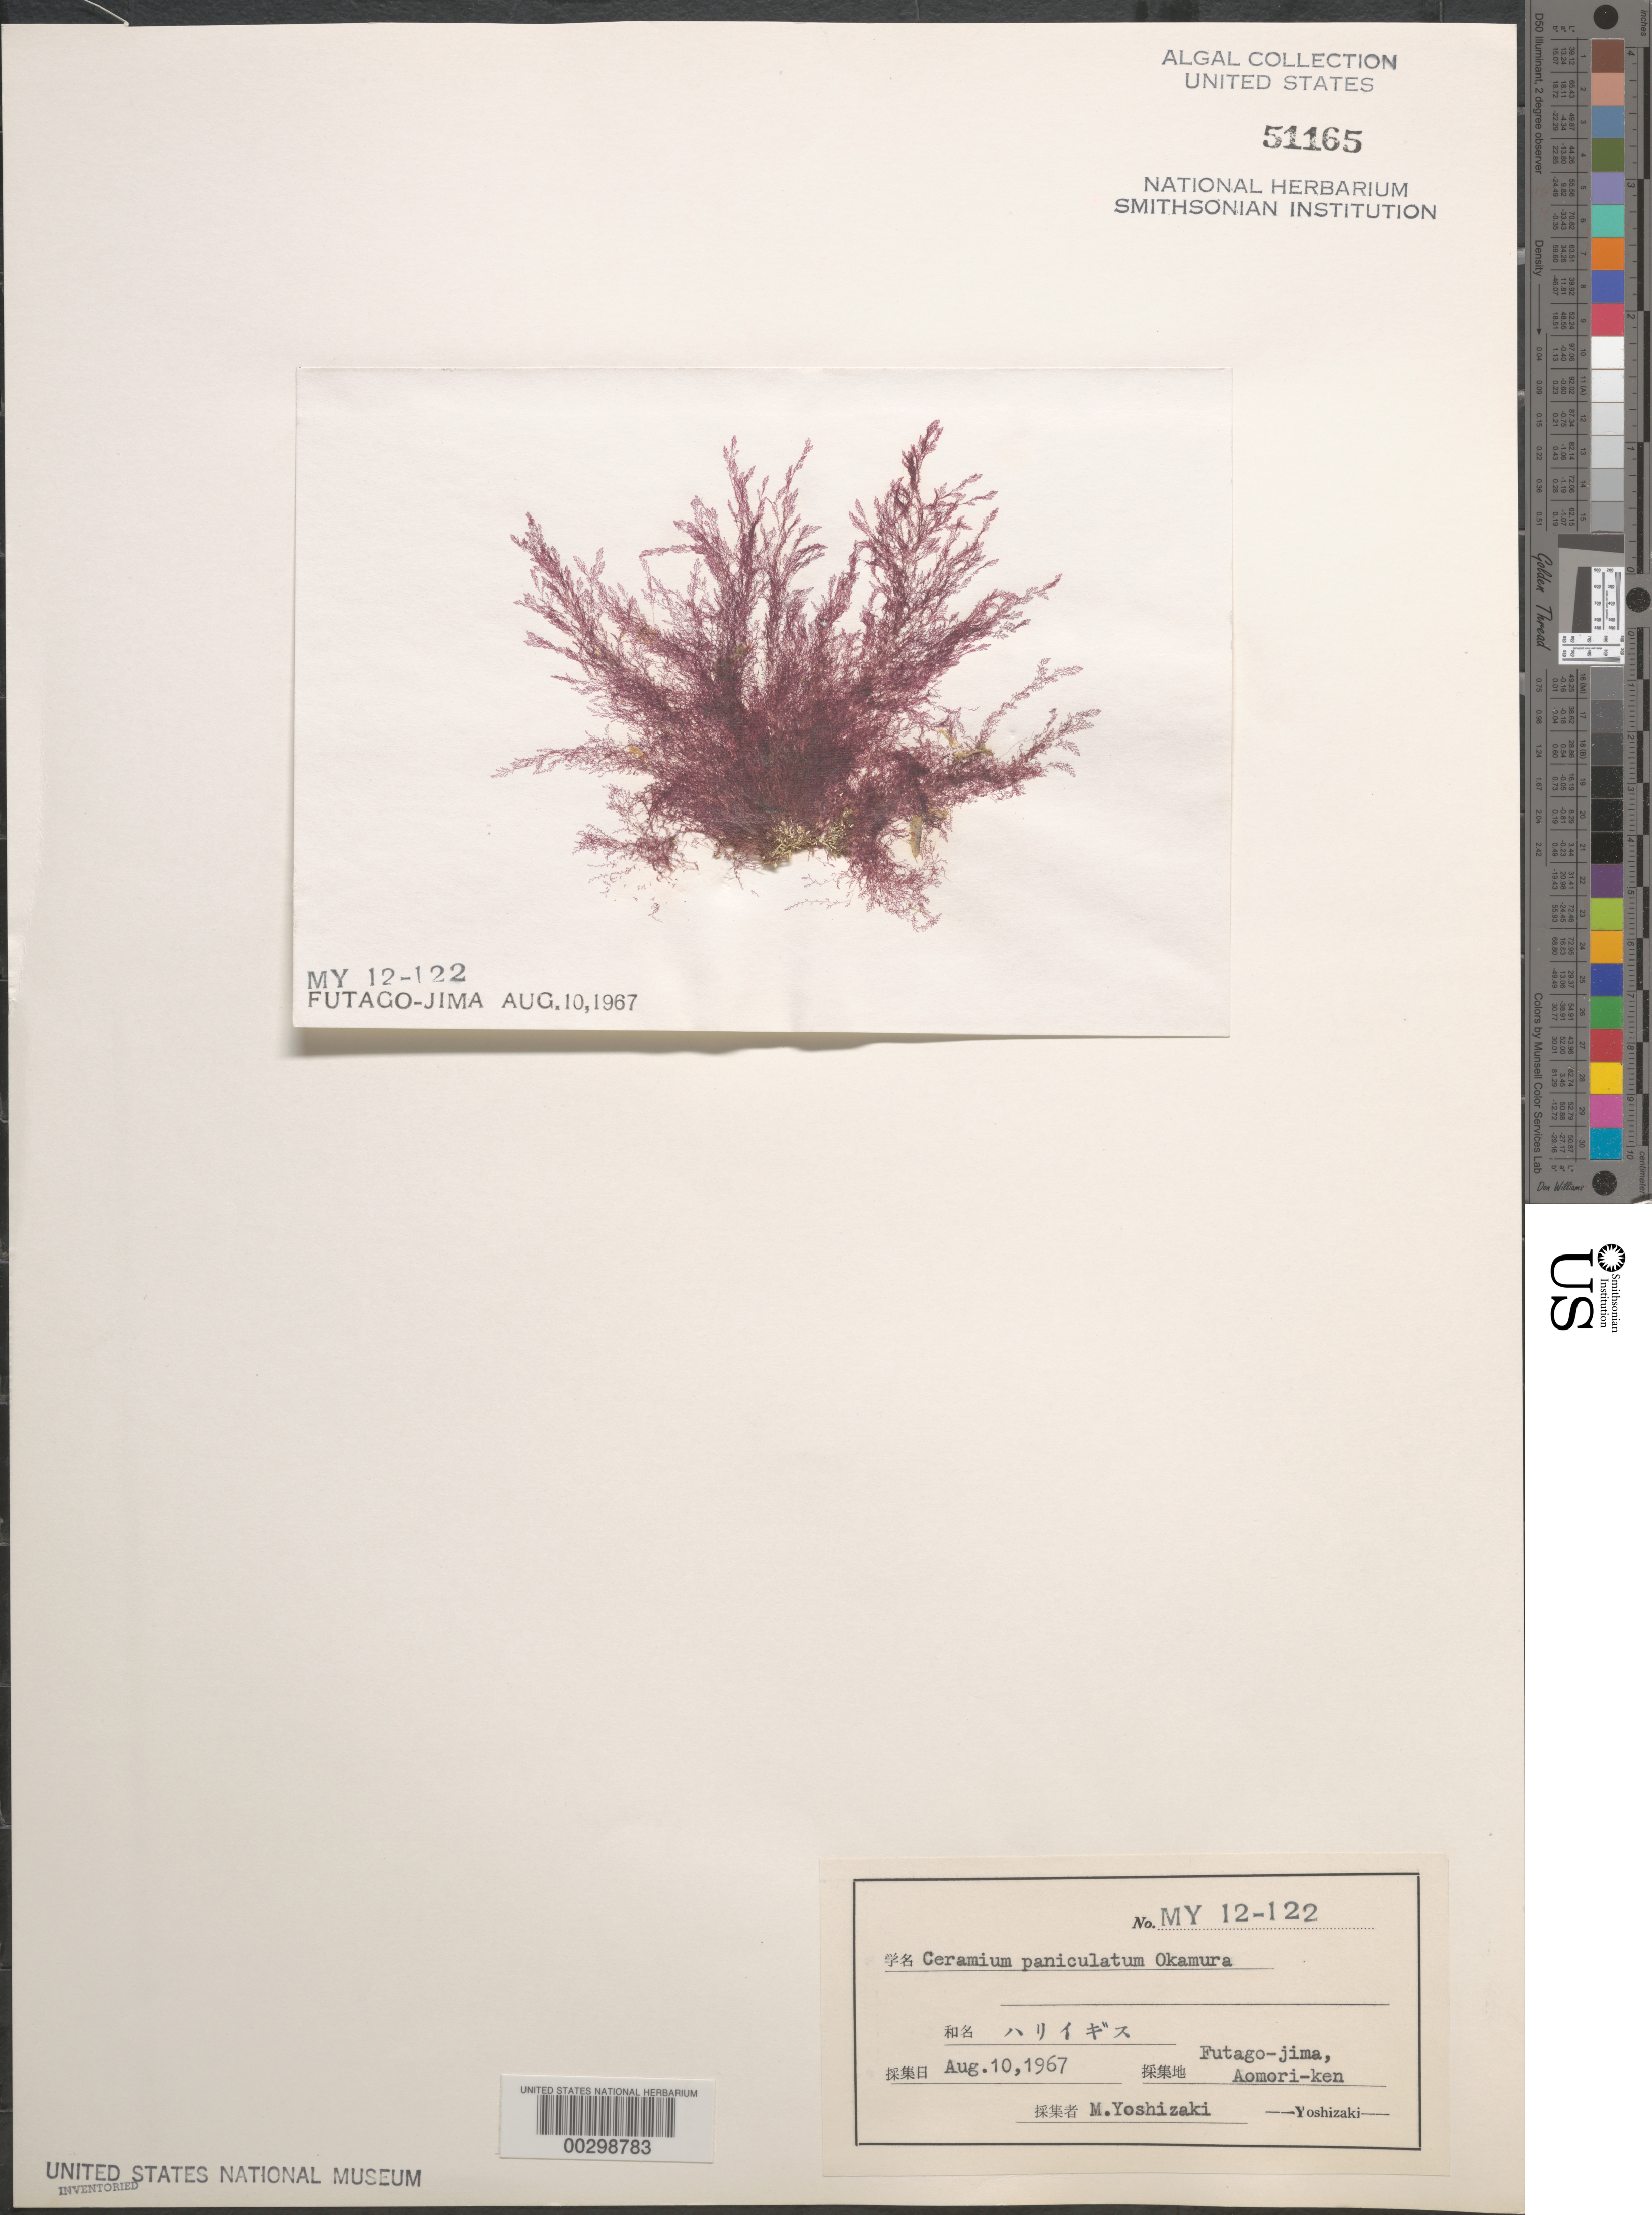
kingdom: Plantae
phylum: Rhodophyta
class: Florideophyceae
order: Ceramiales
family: Ceramiaceae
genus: Ceramium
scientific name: Ceramium paniculatum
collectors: M. Yoshizaki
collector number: My 12-122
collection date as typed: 10 Aug 1967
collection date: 1967-08-10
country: Japan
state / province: Aomori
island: Honshu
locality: Futago-jima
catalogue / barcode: US 51165